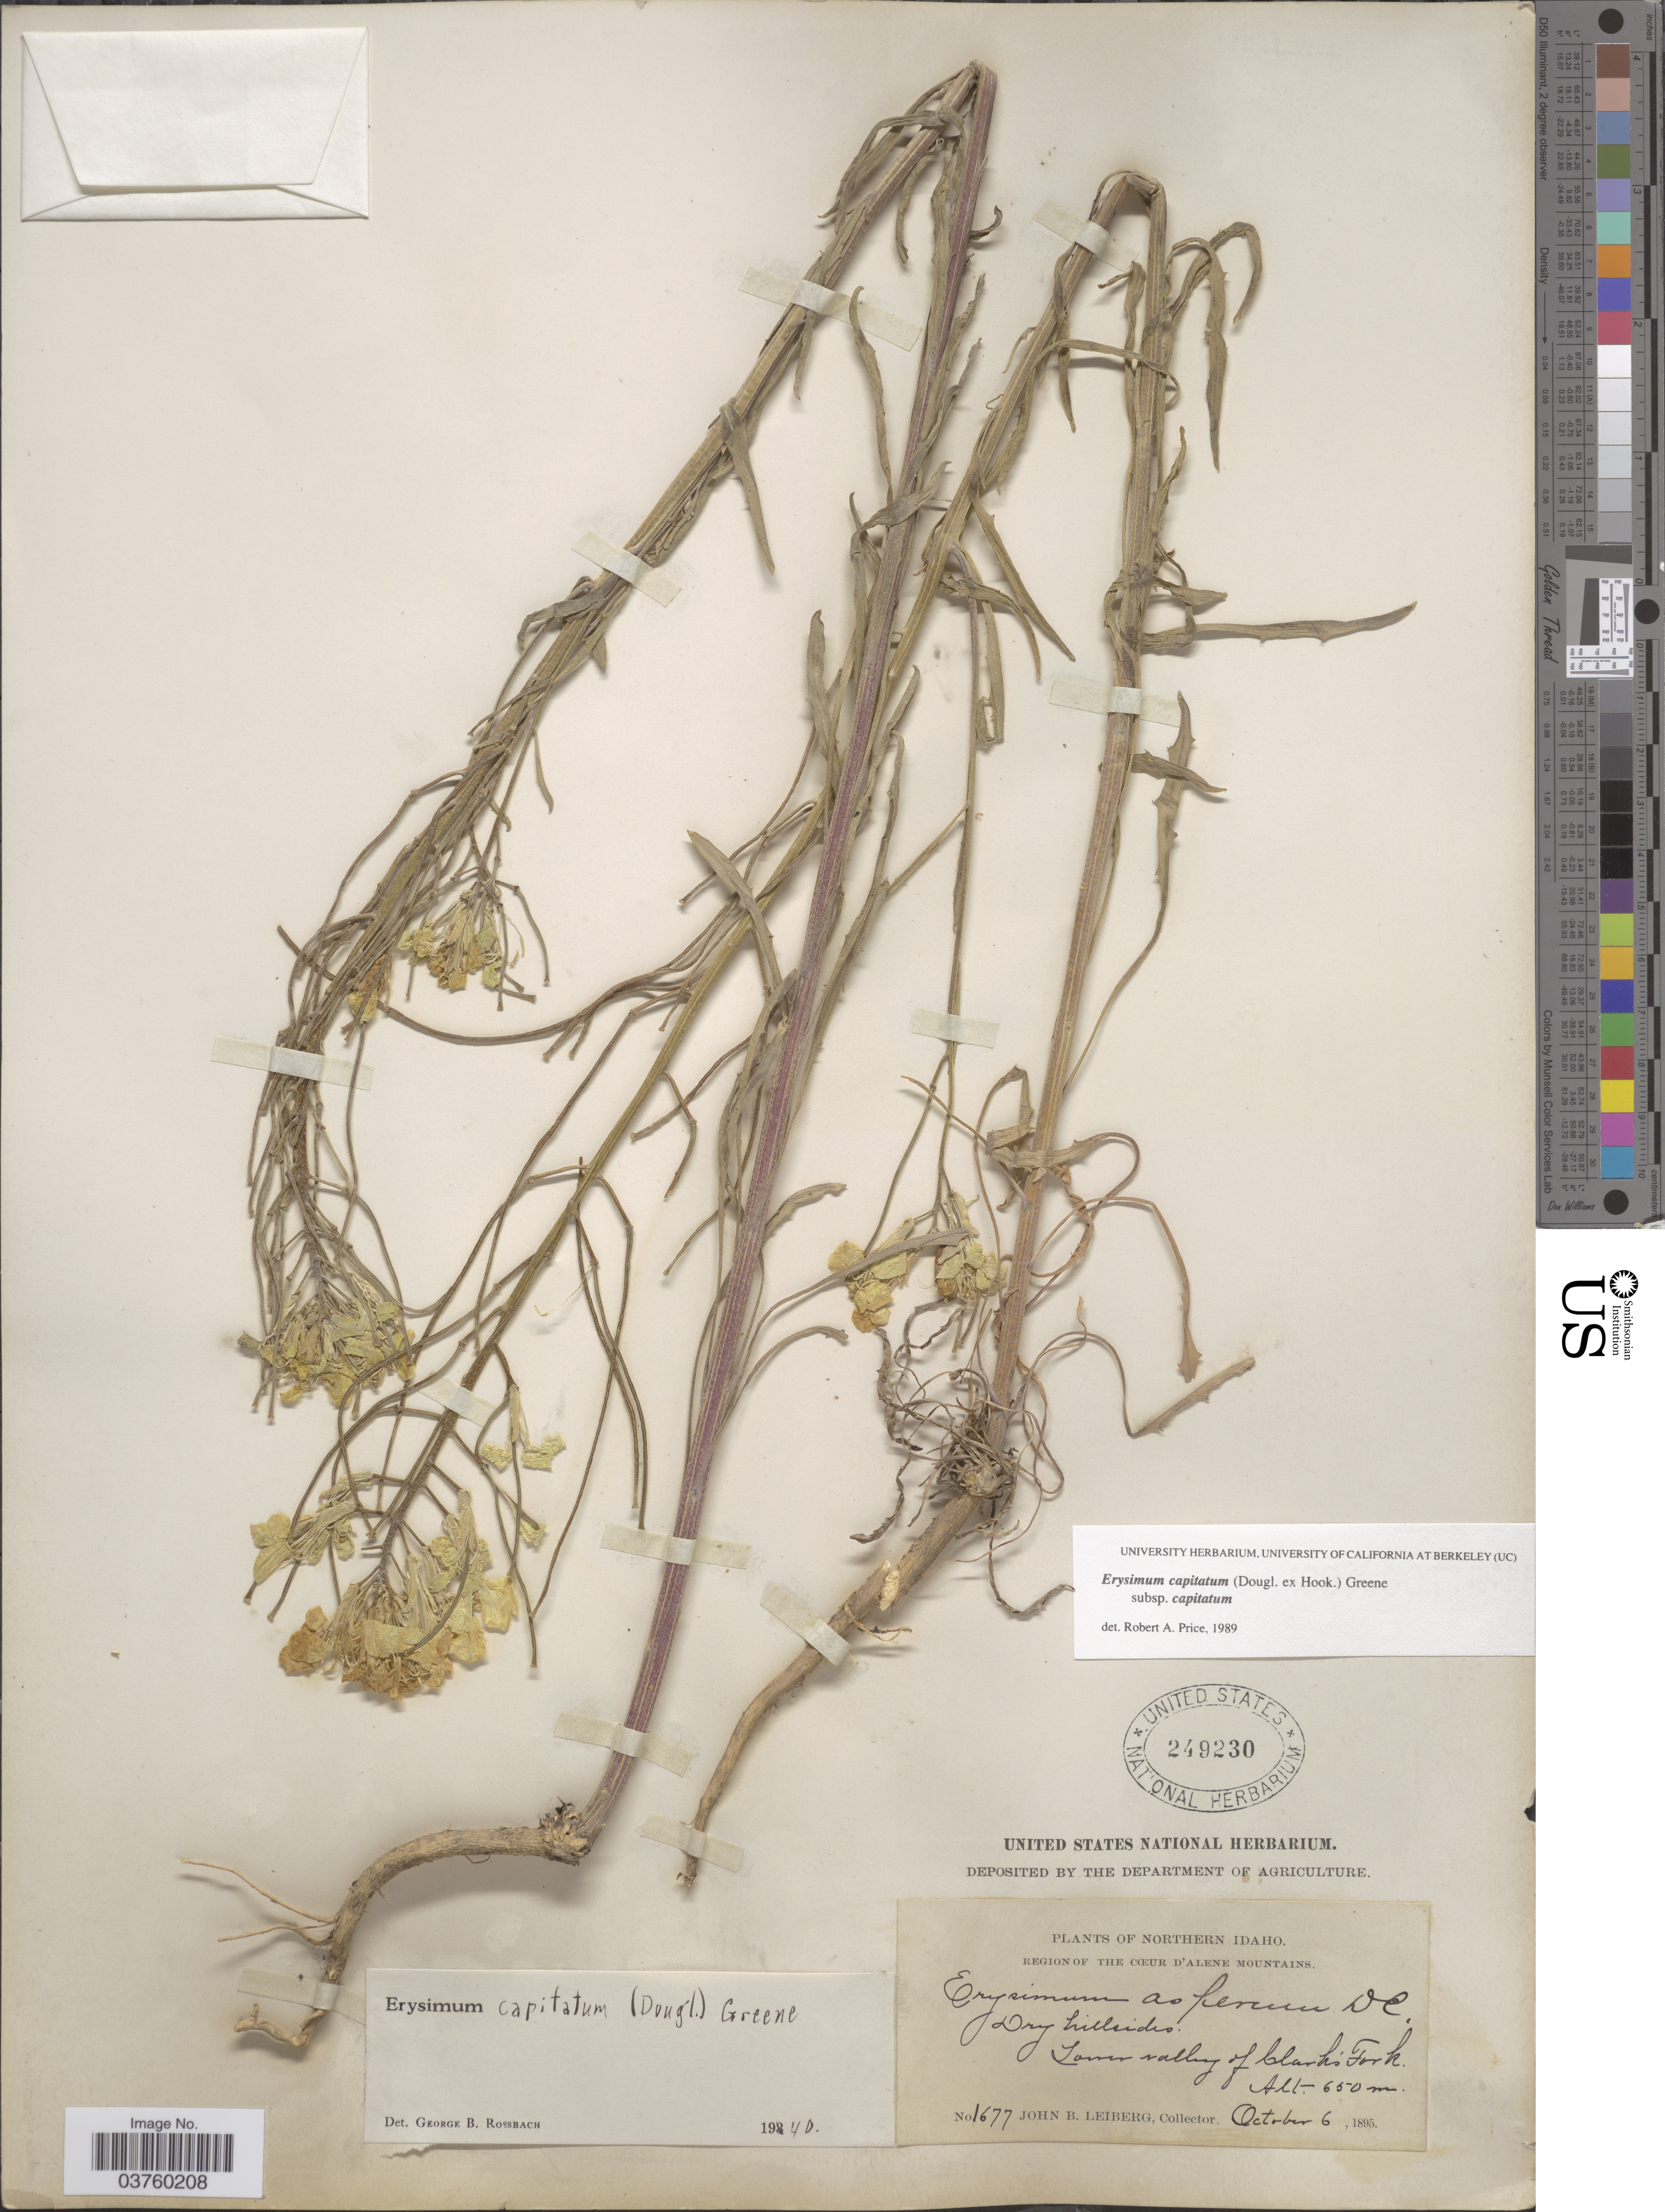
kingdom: Plantae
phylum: Tracheophyta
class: Magnoliopsida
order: Brassicales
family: Brassicaceae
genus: Erysimum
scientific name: Erysimum capitatum subsp. capitatum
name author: (Douglas ex Hook.) Greene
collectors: J. B. Leiberg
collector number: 1677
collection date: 1895-10-06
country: United States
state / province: Idaho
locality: Northern Idaho. Region of The Coeur D'Alene Mountains. Lower Valley of Clark's Fork.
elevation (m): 650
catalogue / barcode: US 249230